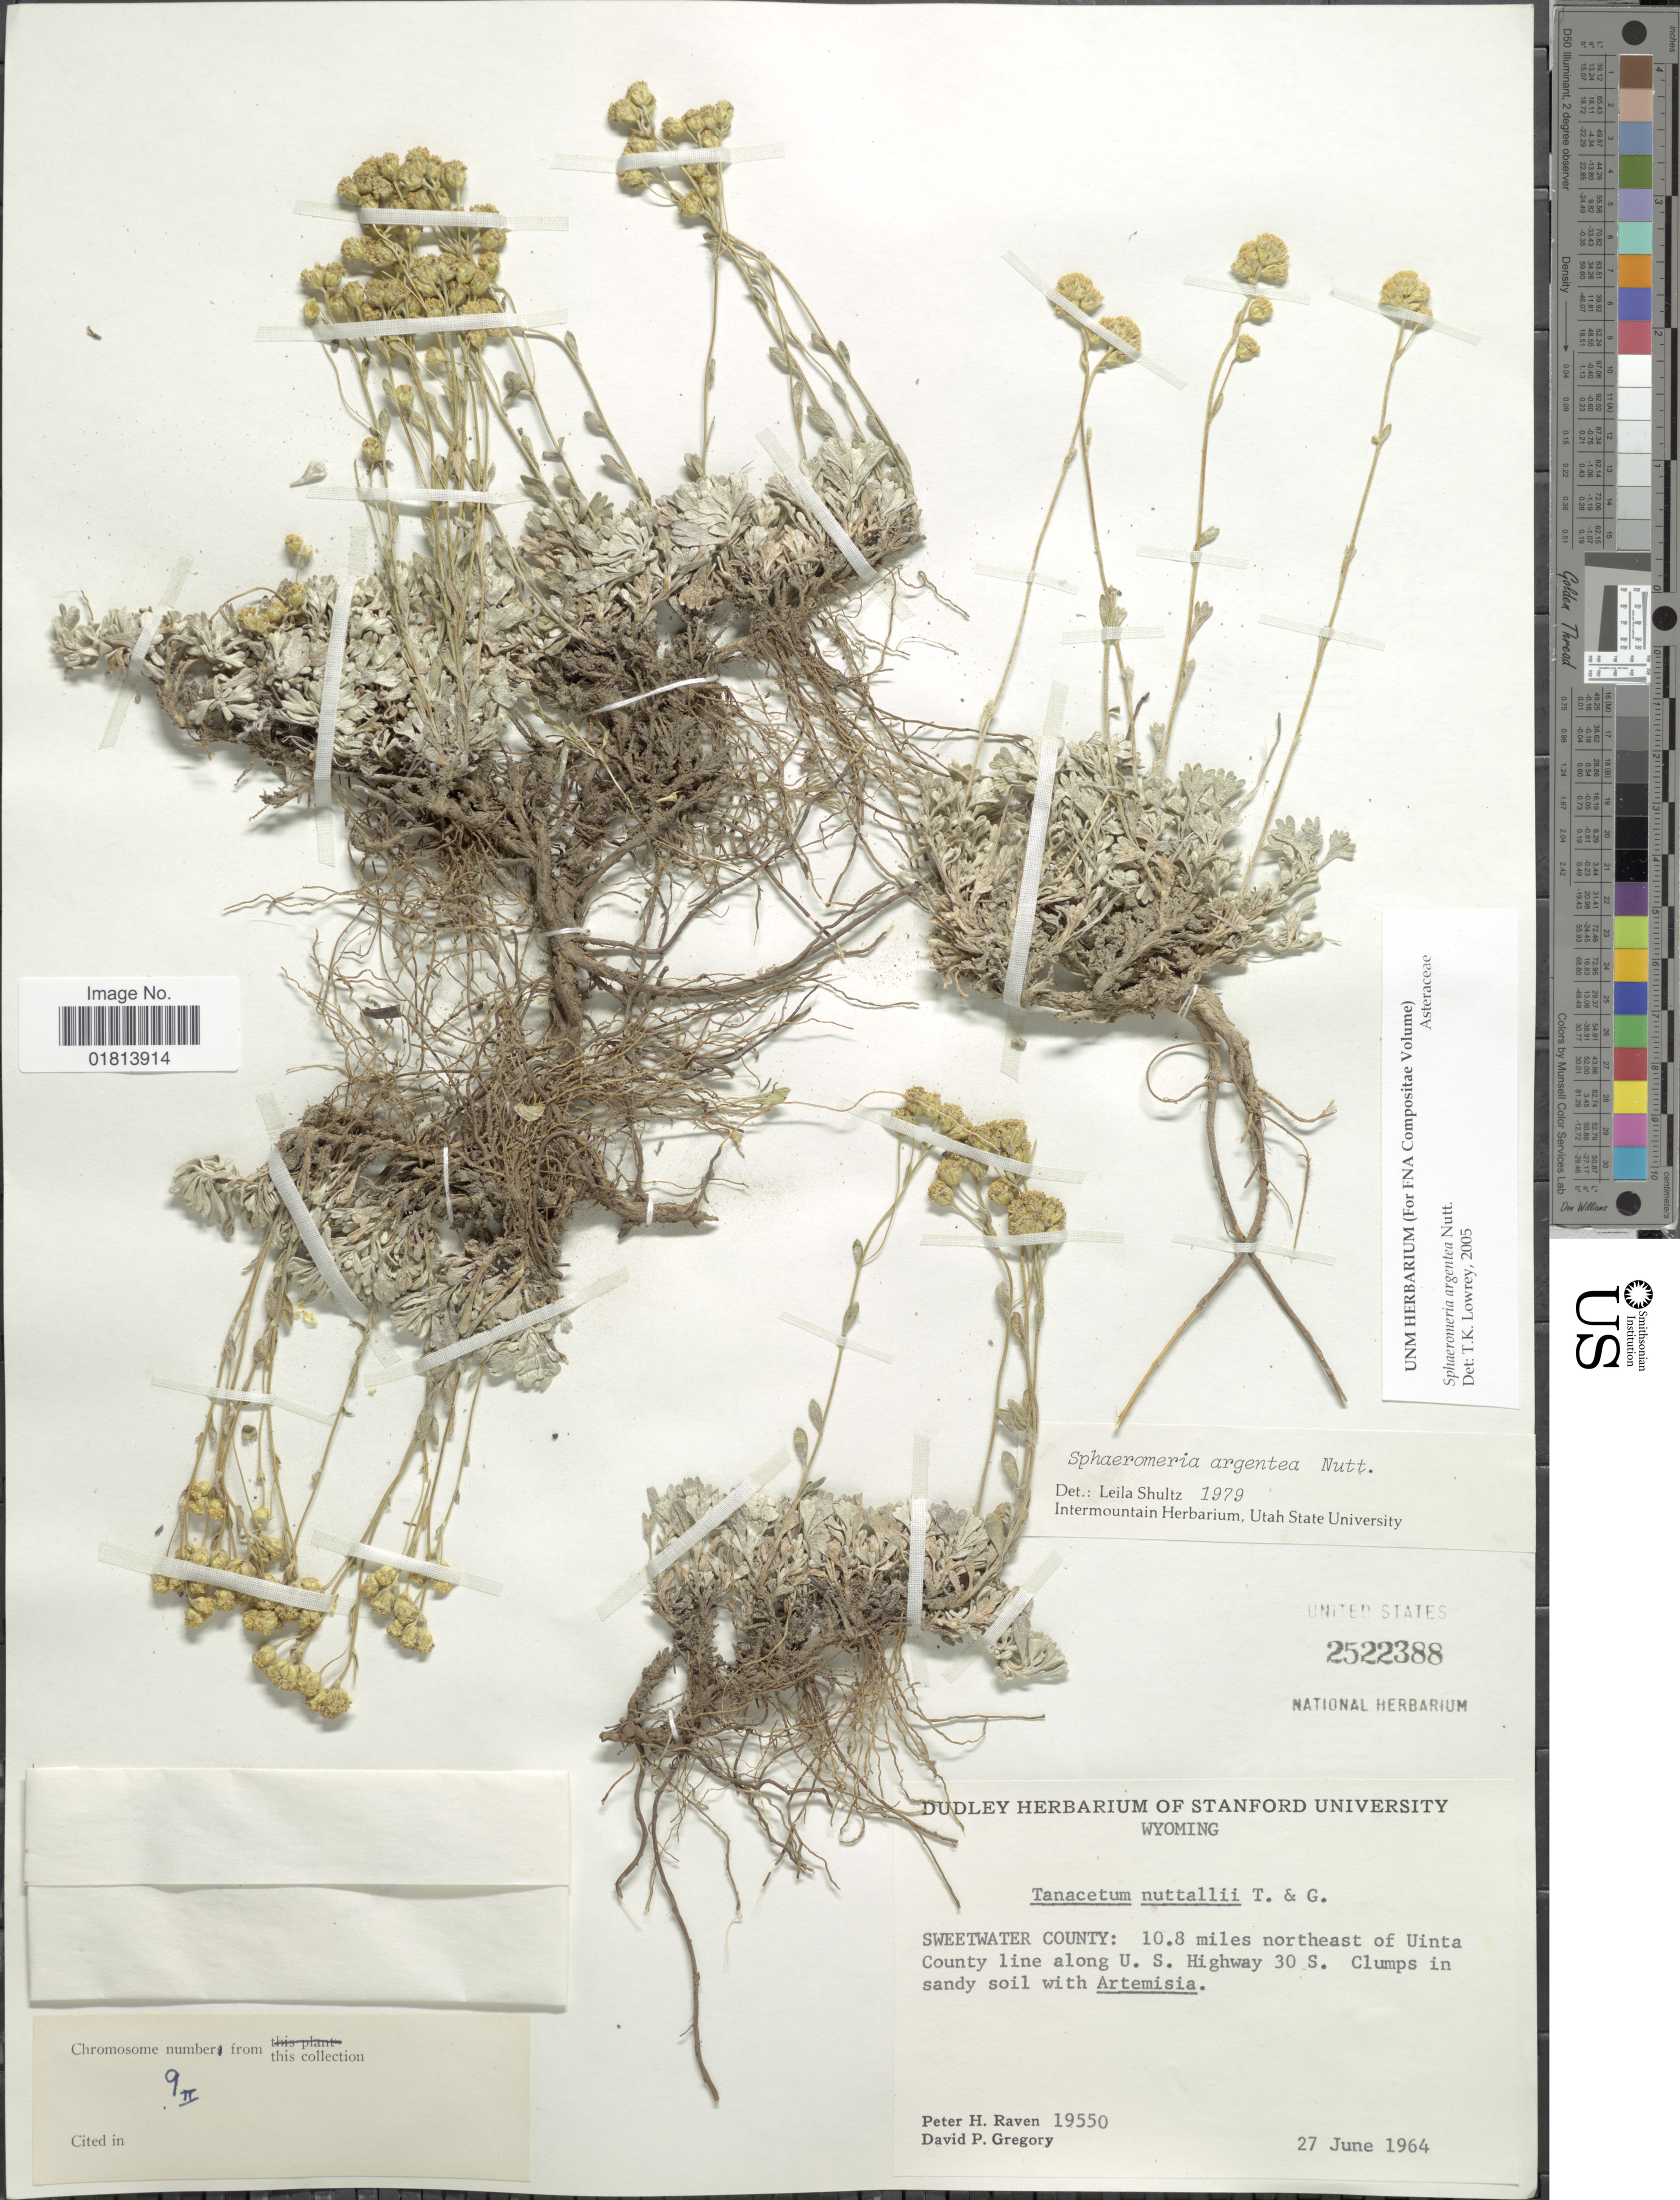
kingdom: Plantae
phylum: Tracheophyta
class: Magnoliopsida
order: Asterales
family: Asteraceae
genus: Sphaeromeria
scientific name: Sphaeromeria argentea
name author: Nutt.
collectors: P. Raven & D. Gregory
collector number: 19550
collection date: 1964-06-27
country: United States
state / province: Wyoming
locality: Sweetwater County: 10.8 miles northeast of Uinta County line along U. S. Highway 30 S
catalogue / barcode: US 2522388